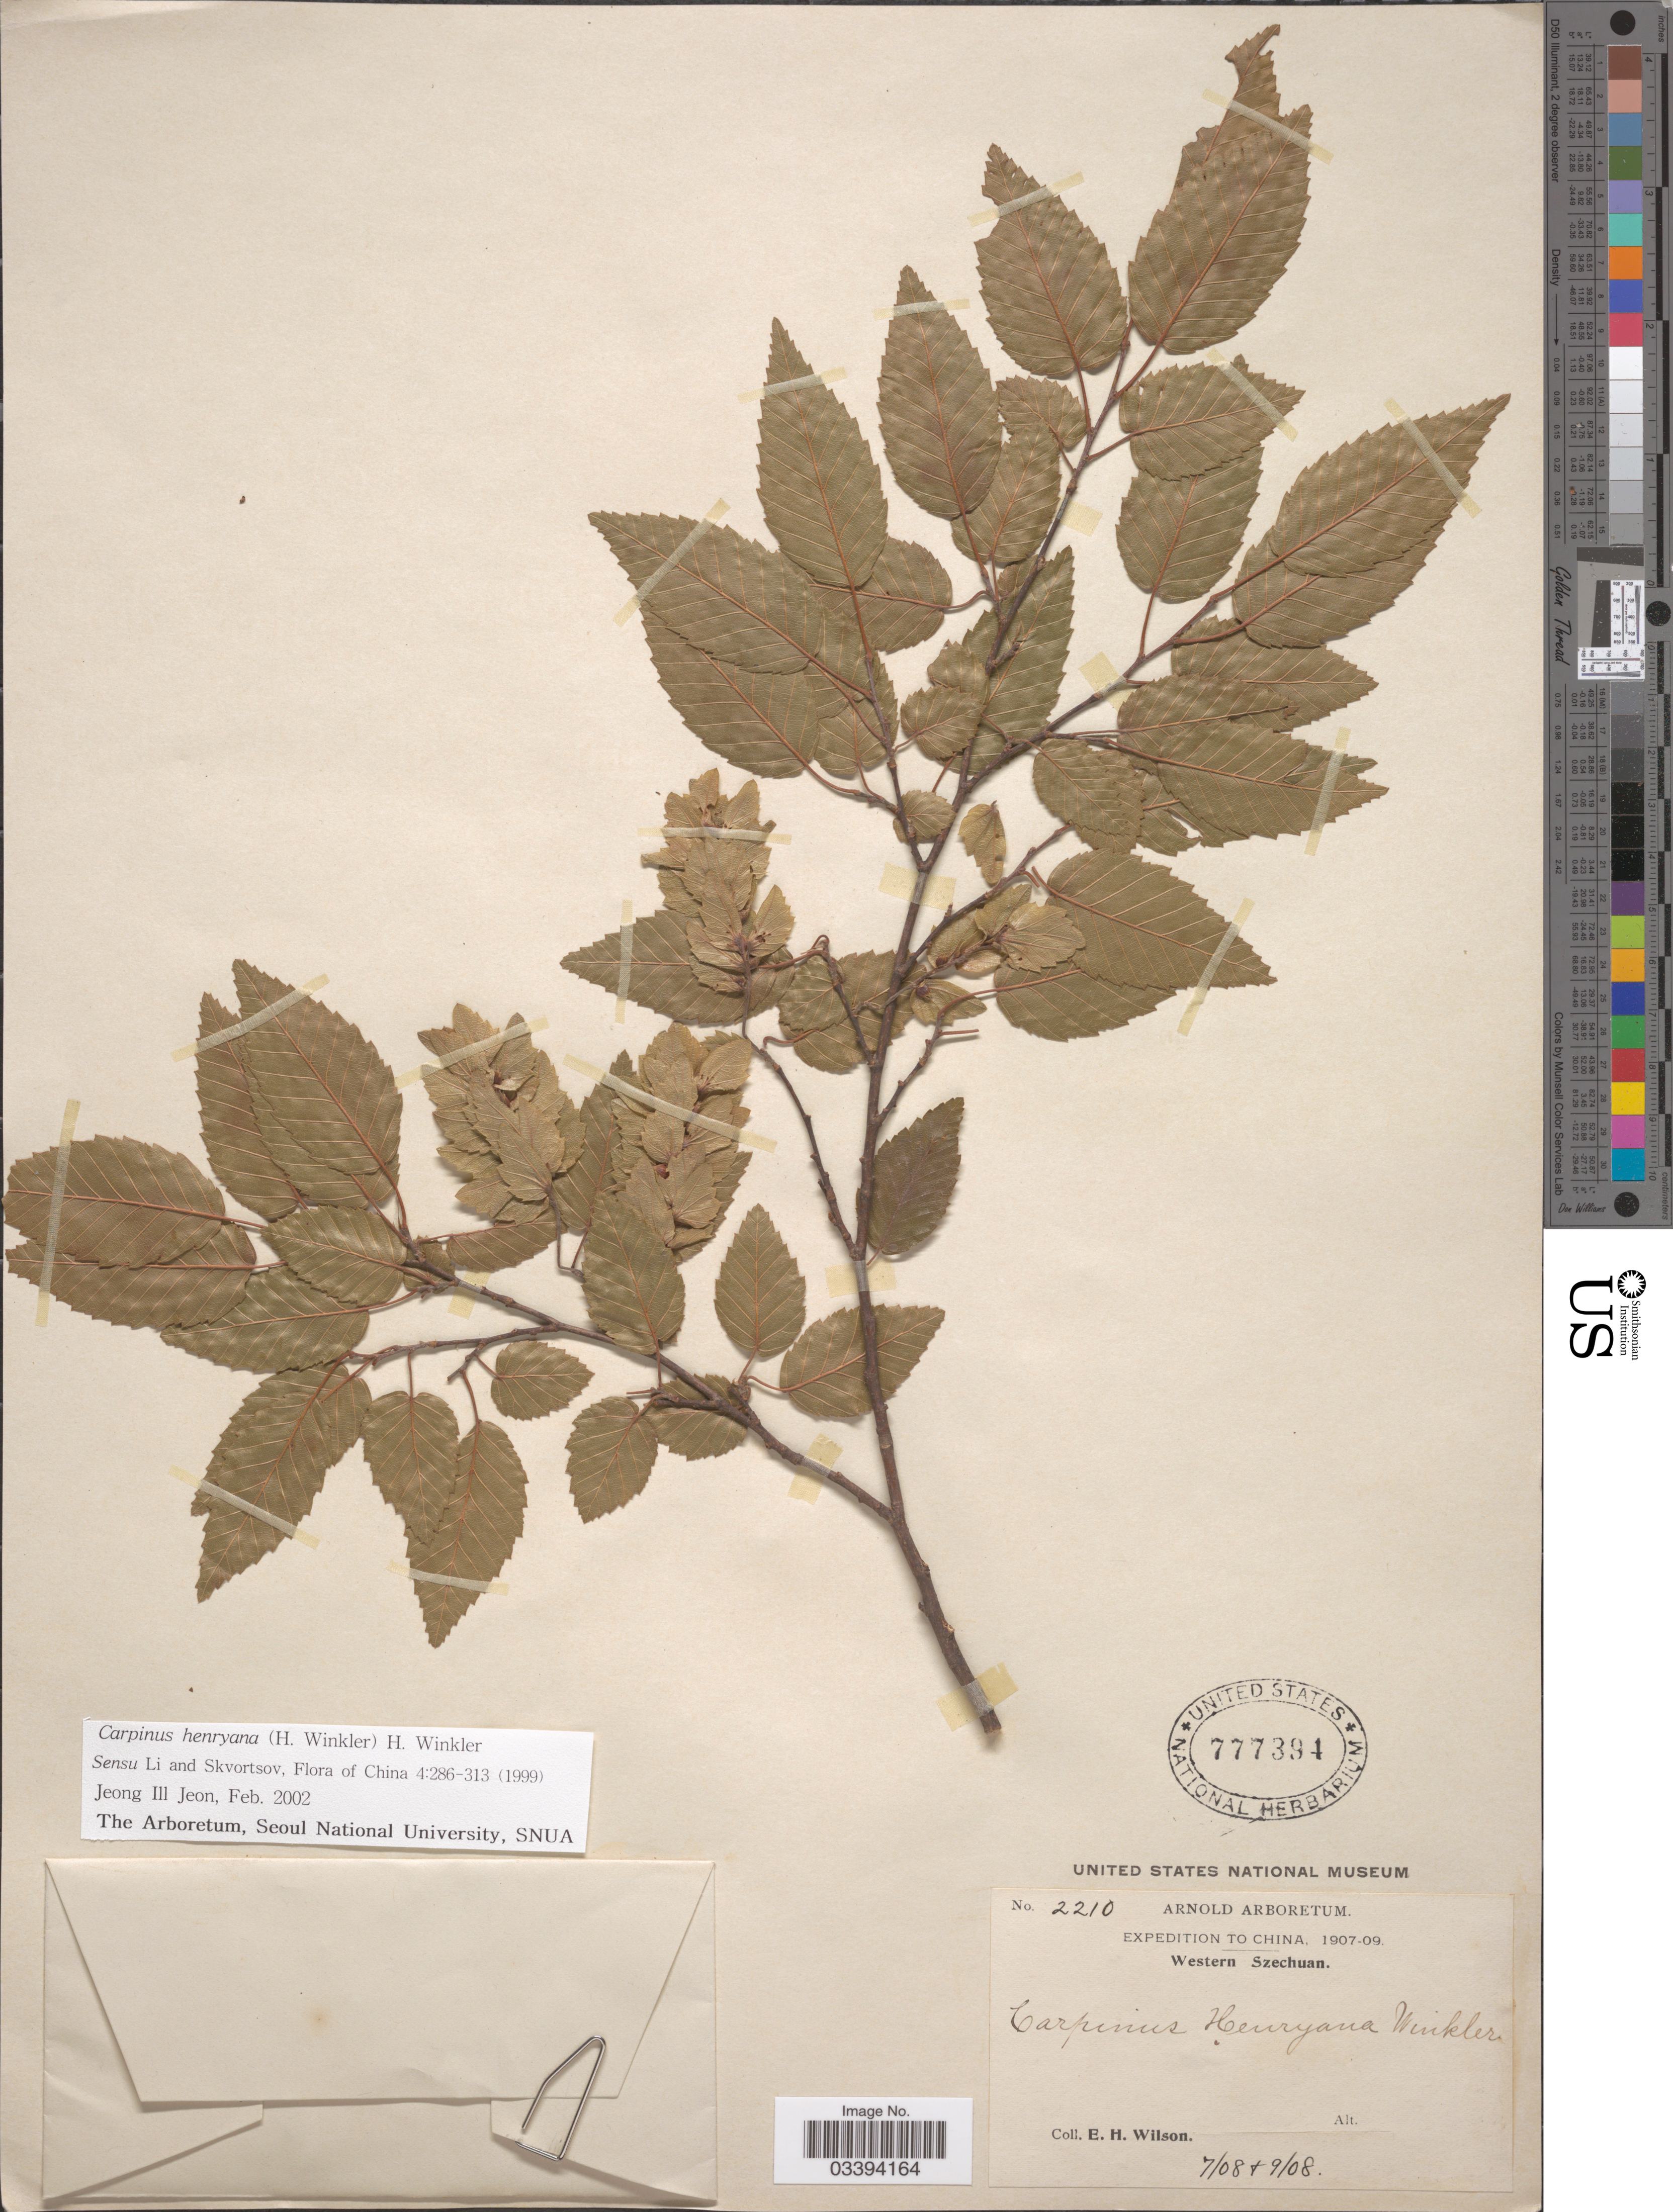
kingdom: Plantae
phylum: Tracheophyta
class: Magnoliopsida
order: Fagales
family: Betulaceae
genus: Carpinus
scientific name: Carpinus henryana var. henryana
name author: (H.J.P. Winkl.) H.J.P. Winkl.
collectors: E. Wilson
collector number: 2210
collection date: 1908-07/1908-09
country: China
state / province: Sichuan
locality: Western Szechuan.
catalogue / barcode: US 777394